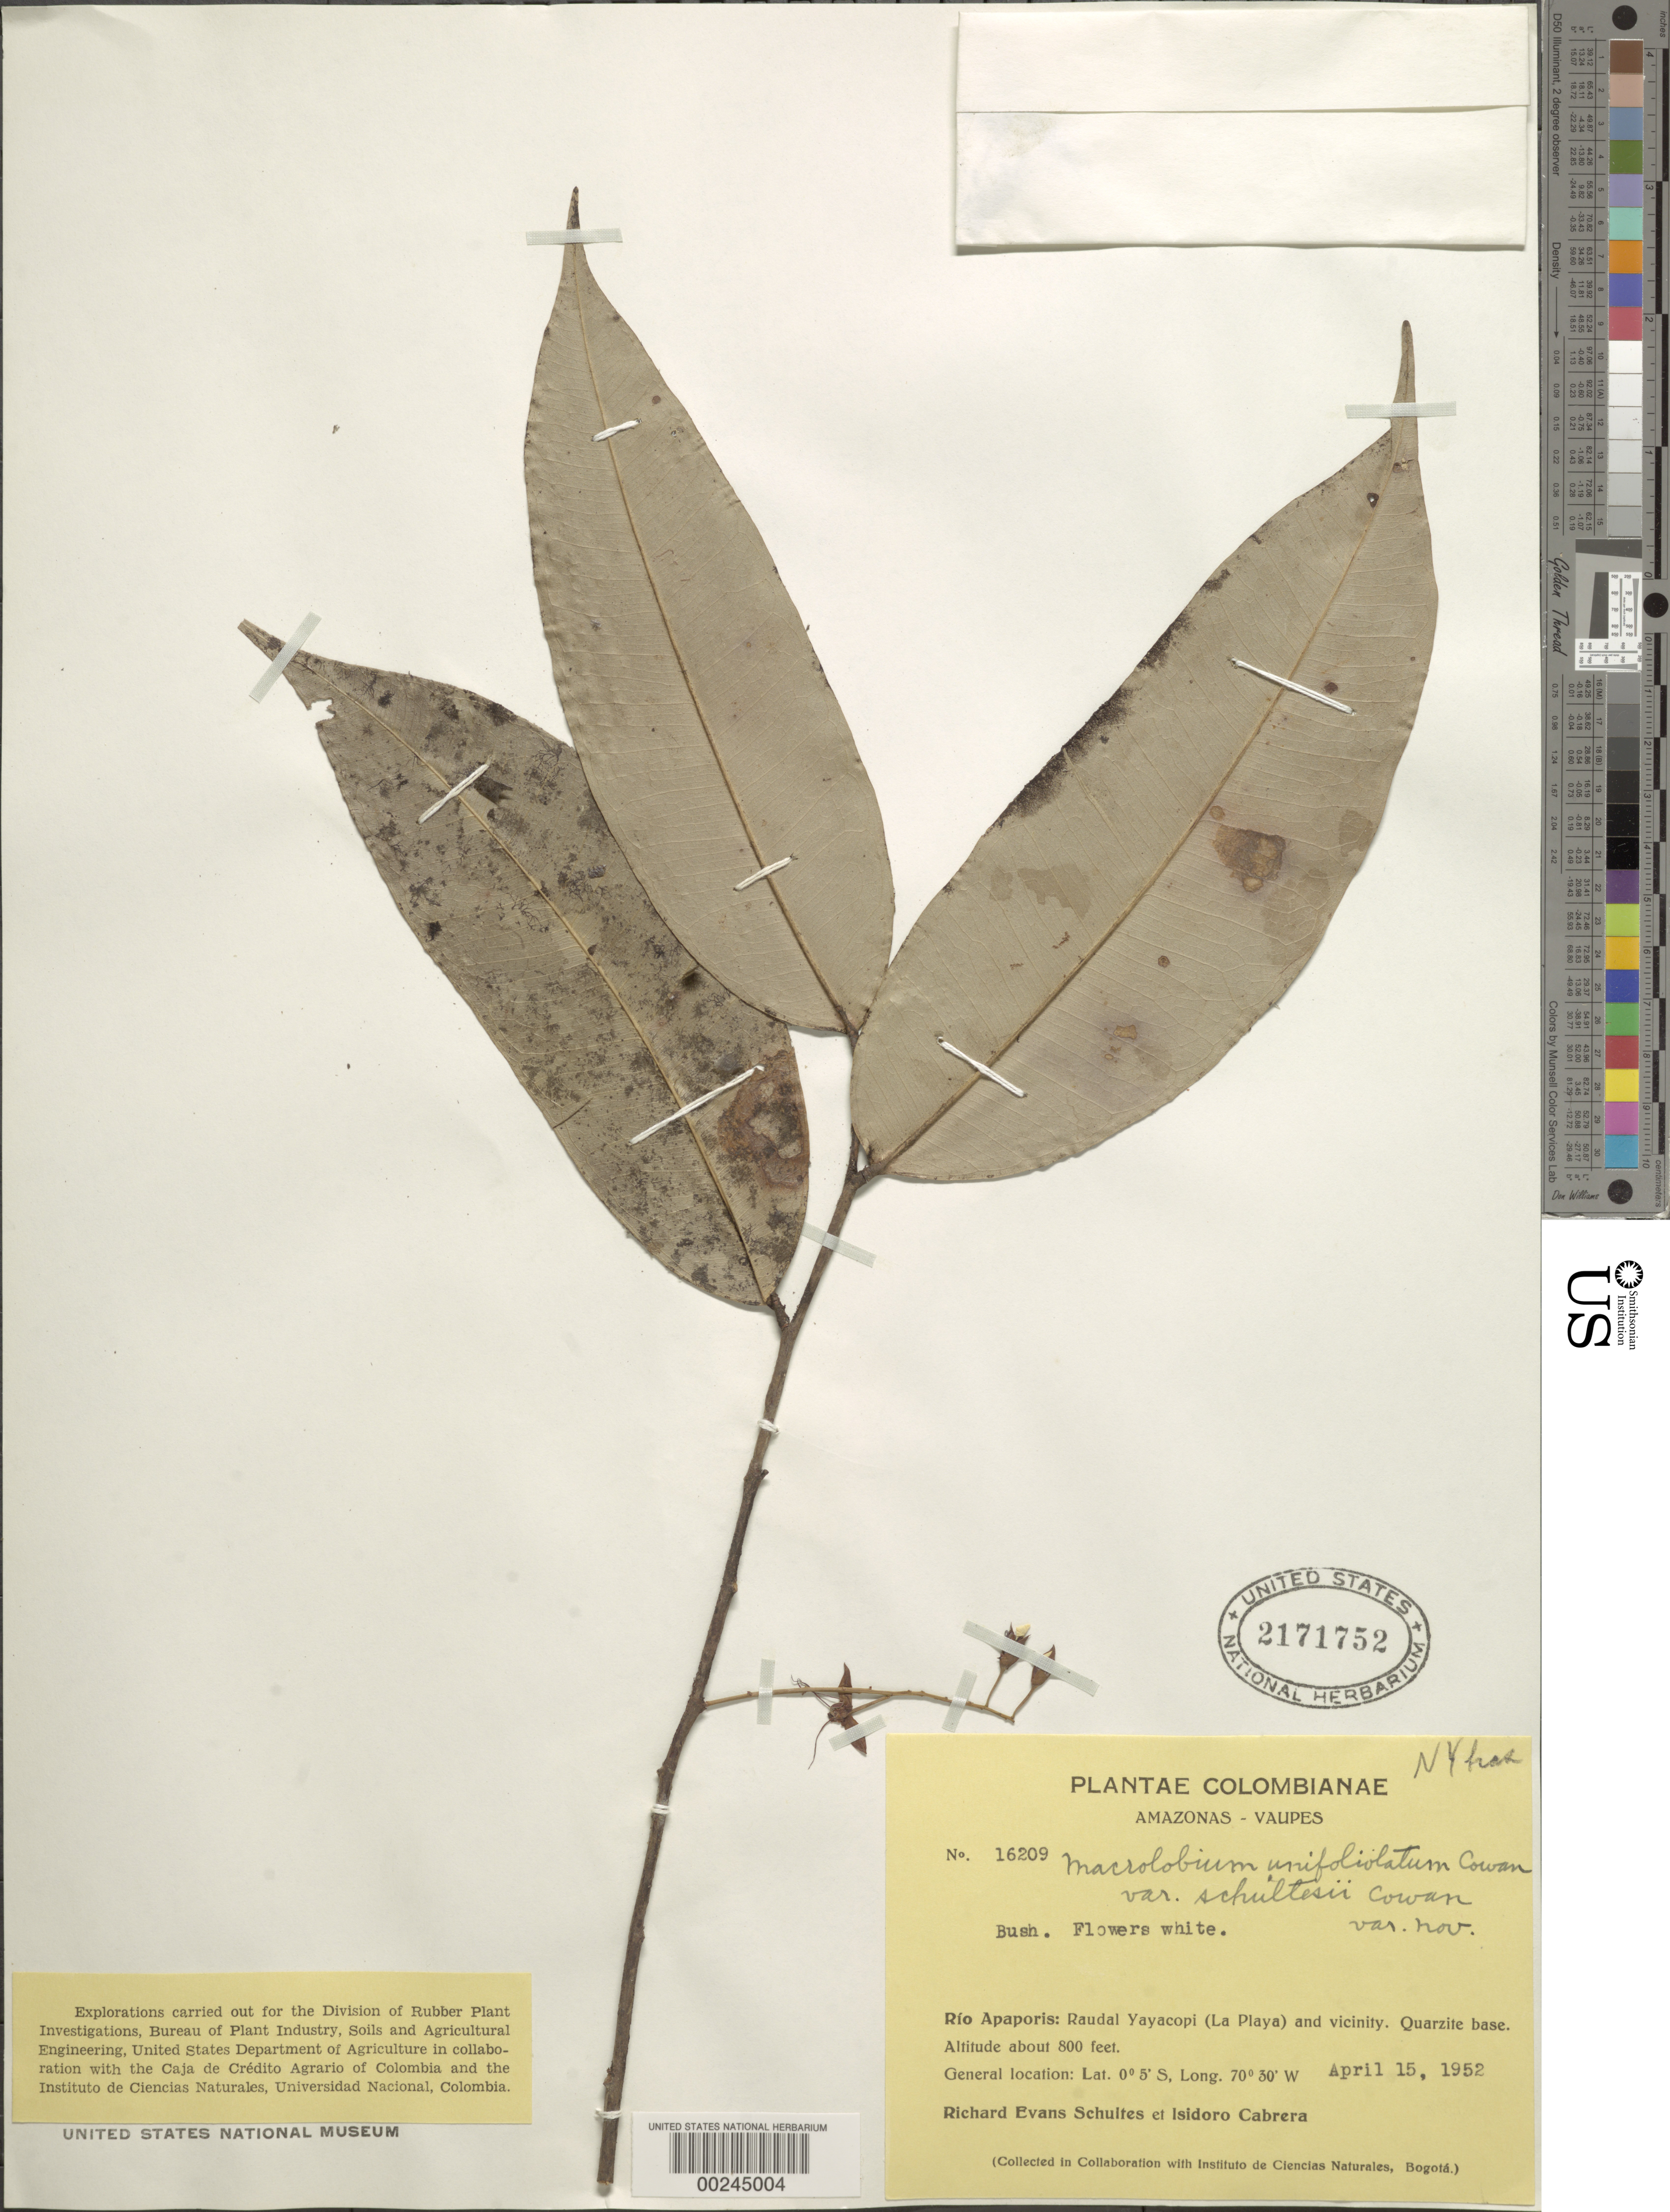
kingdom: Plantae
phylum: Tracheophyta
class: Magnoliopsida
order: Fabales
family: Fabaceae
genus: Macrolobium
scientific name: Macrolobium unifoliolatum var. schultesii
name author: R.S. Cowan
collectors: R. E. Schultes & I. Cabrera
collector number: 16209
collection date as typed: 15 Apr 1952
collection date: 1952-04-15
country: Colombia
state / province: Amazônas / Vaupés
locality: Rio Apaporis: Raudal Ya Yacopi (La Playa) and vicinity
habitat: Quartzite base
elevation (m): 244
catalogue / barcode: US 2171752